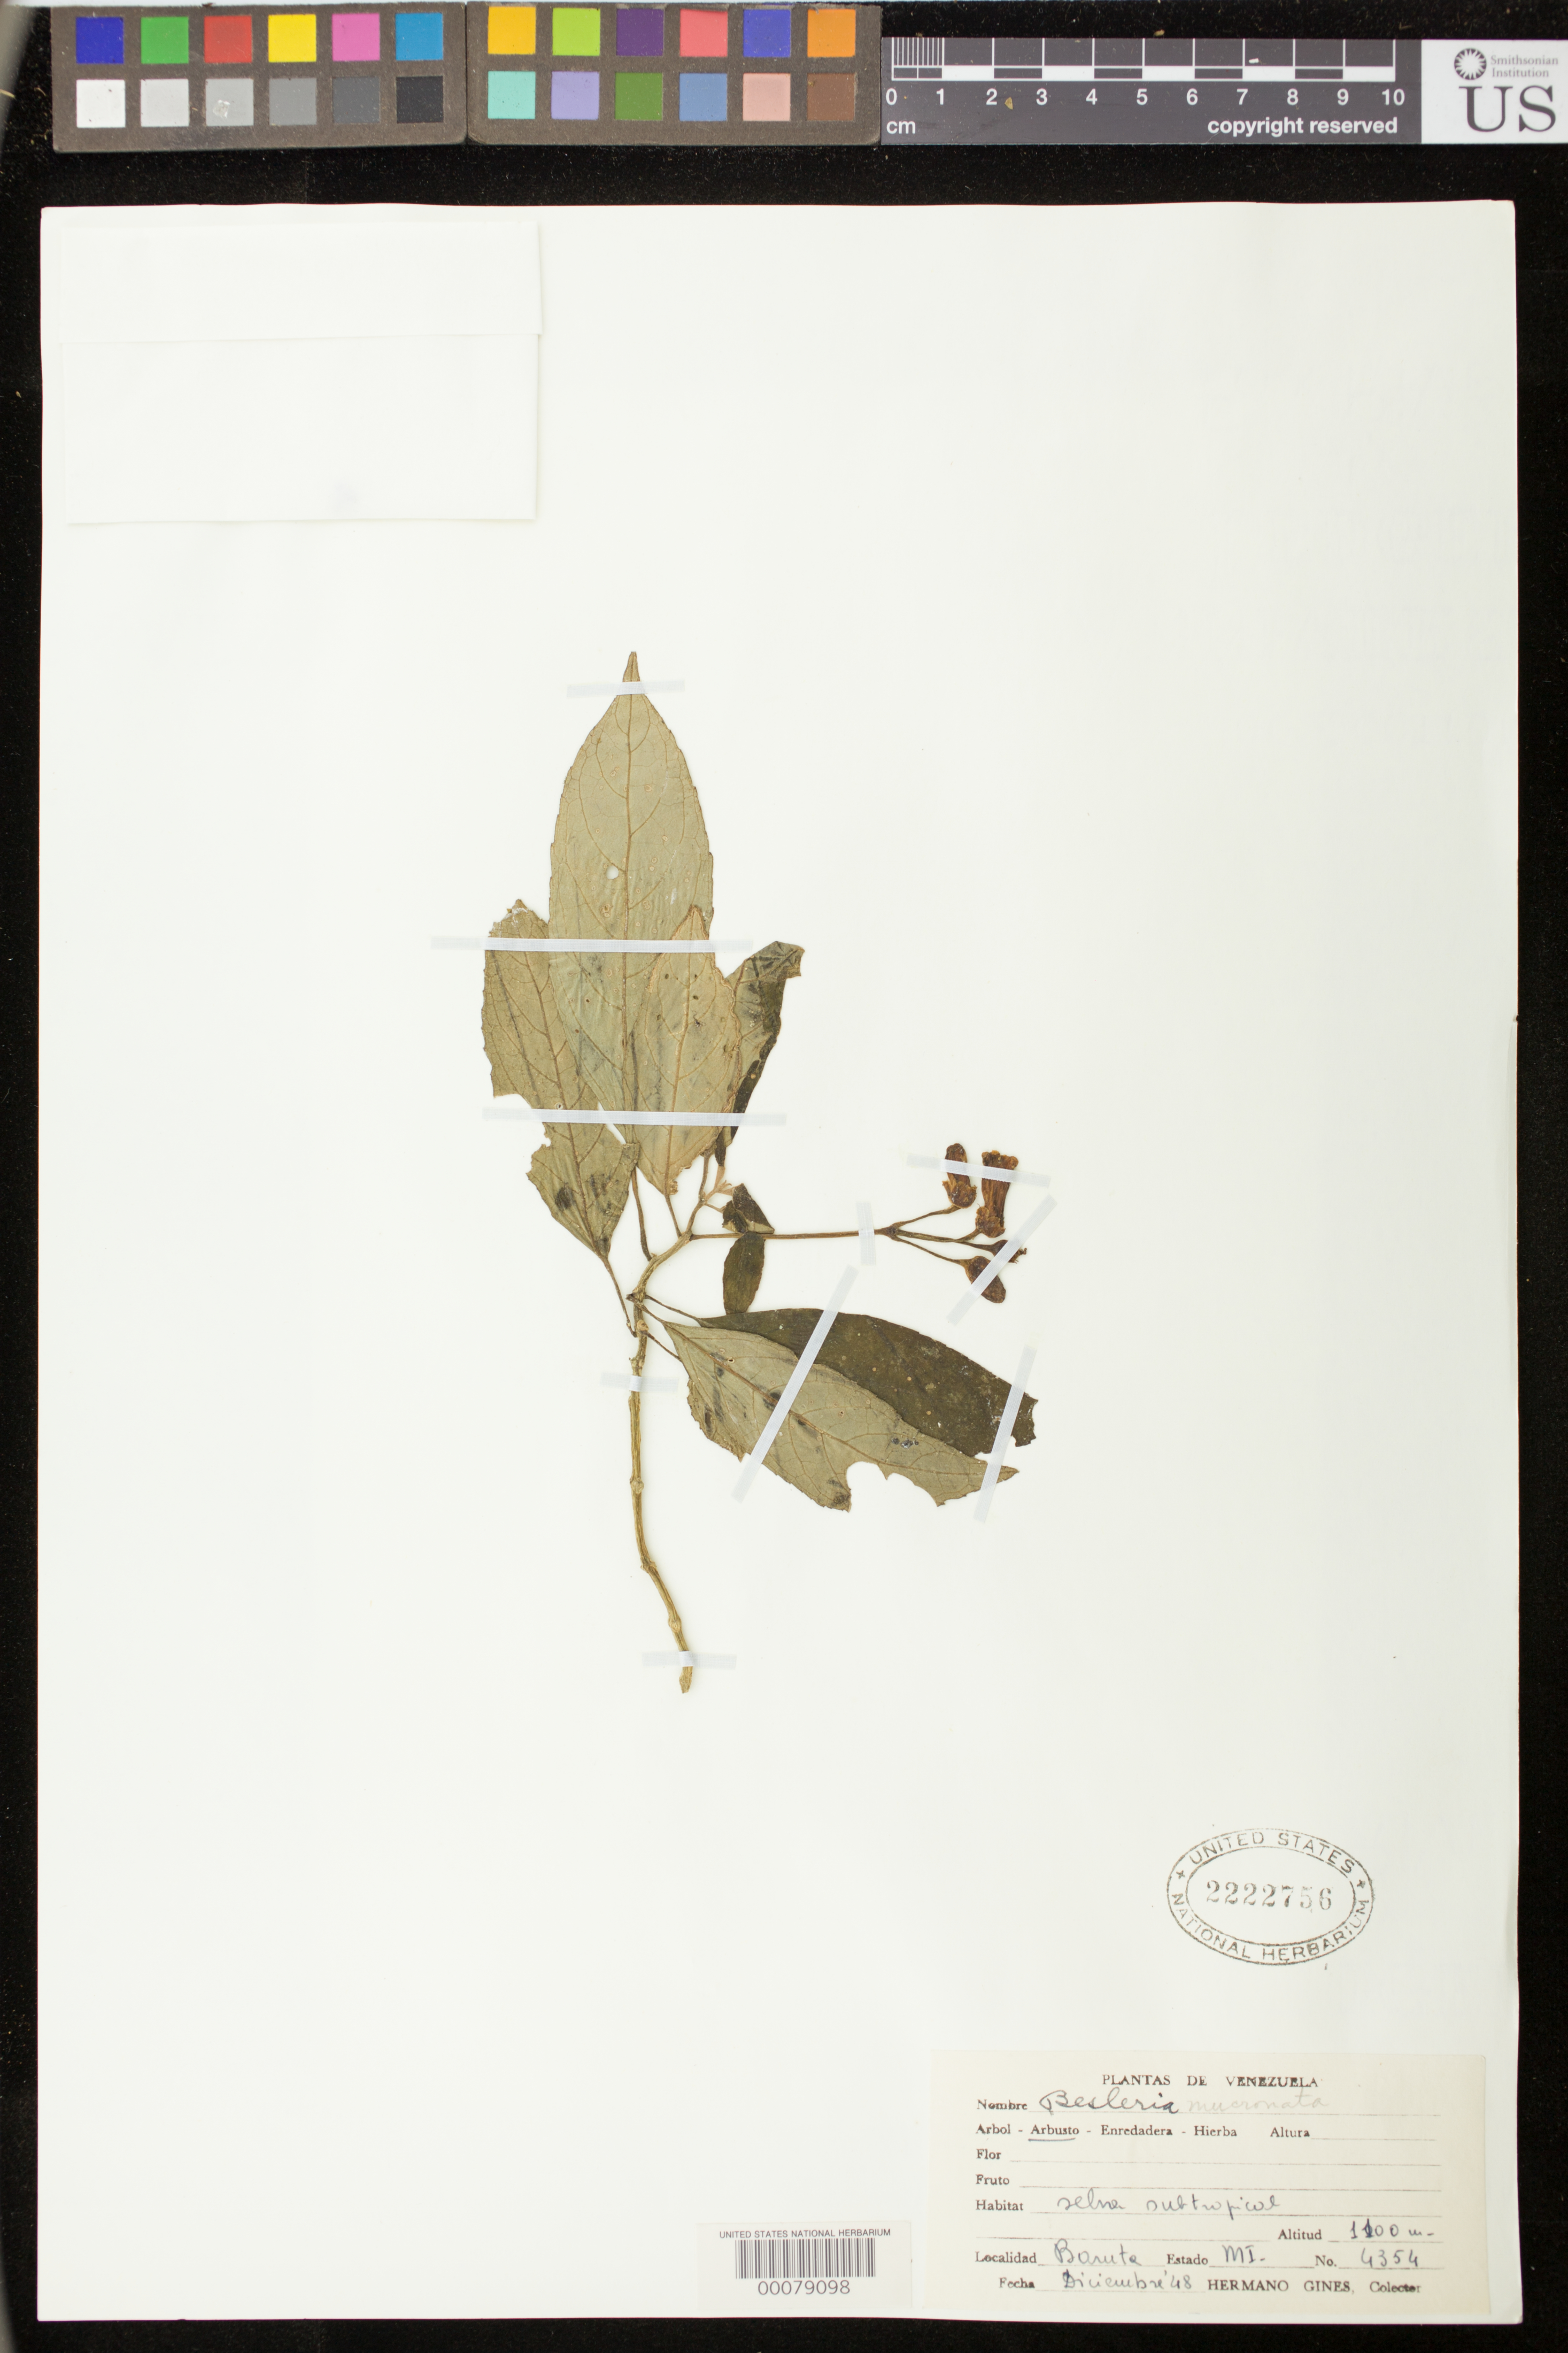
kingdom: Plantae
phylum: Tracheophyta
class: Magnoliopsida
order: Lamiales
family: Gesneriaceae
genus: Besleria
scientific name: Besleria mucronata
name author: Hanst.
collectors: Bro. Gines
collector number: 4354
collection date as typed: Dec 1948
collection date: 1948-12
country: Venezuela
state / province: Miranda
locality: Barute, Estado mi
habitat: Subtropical forest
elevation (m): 1100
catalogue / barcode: US 2222756